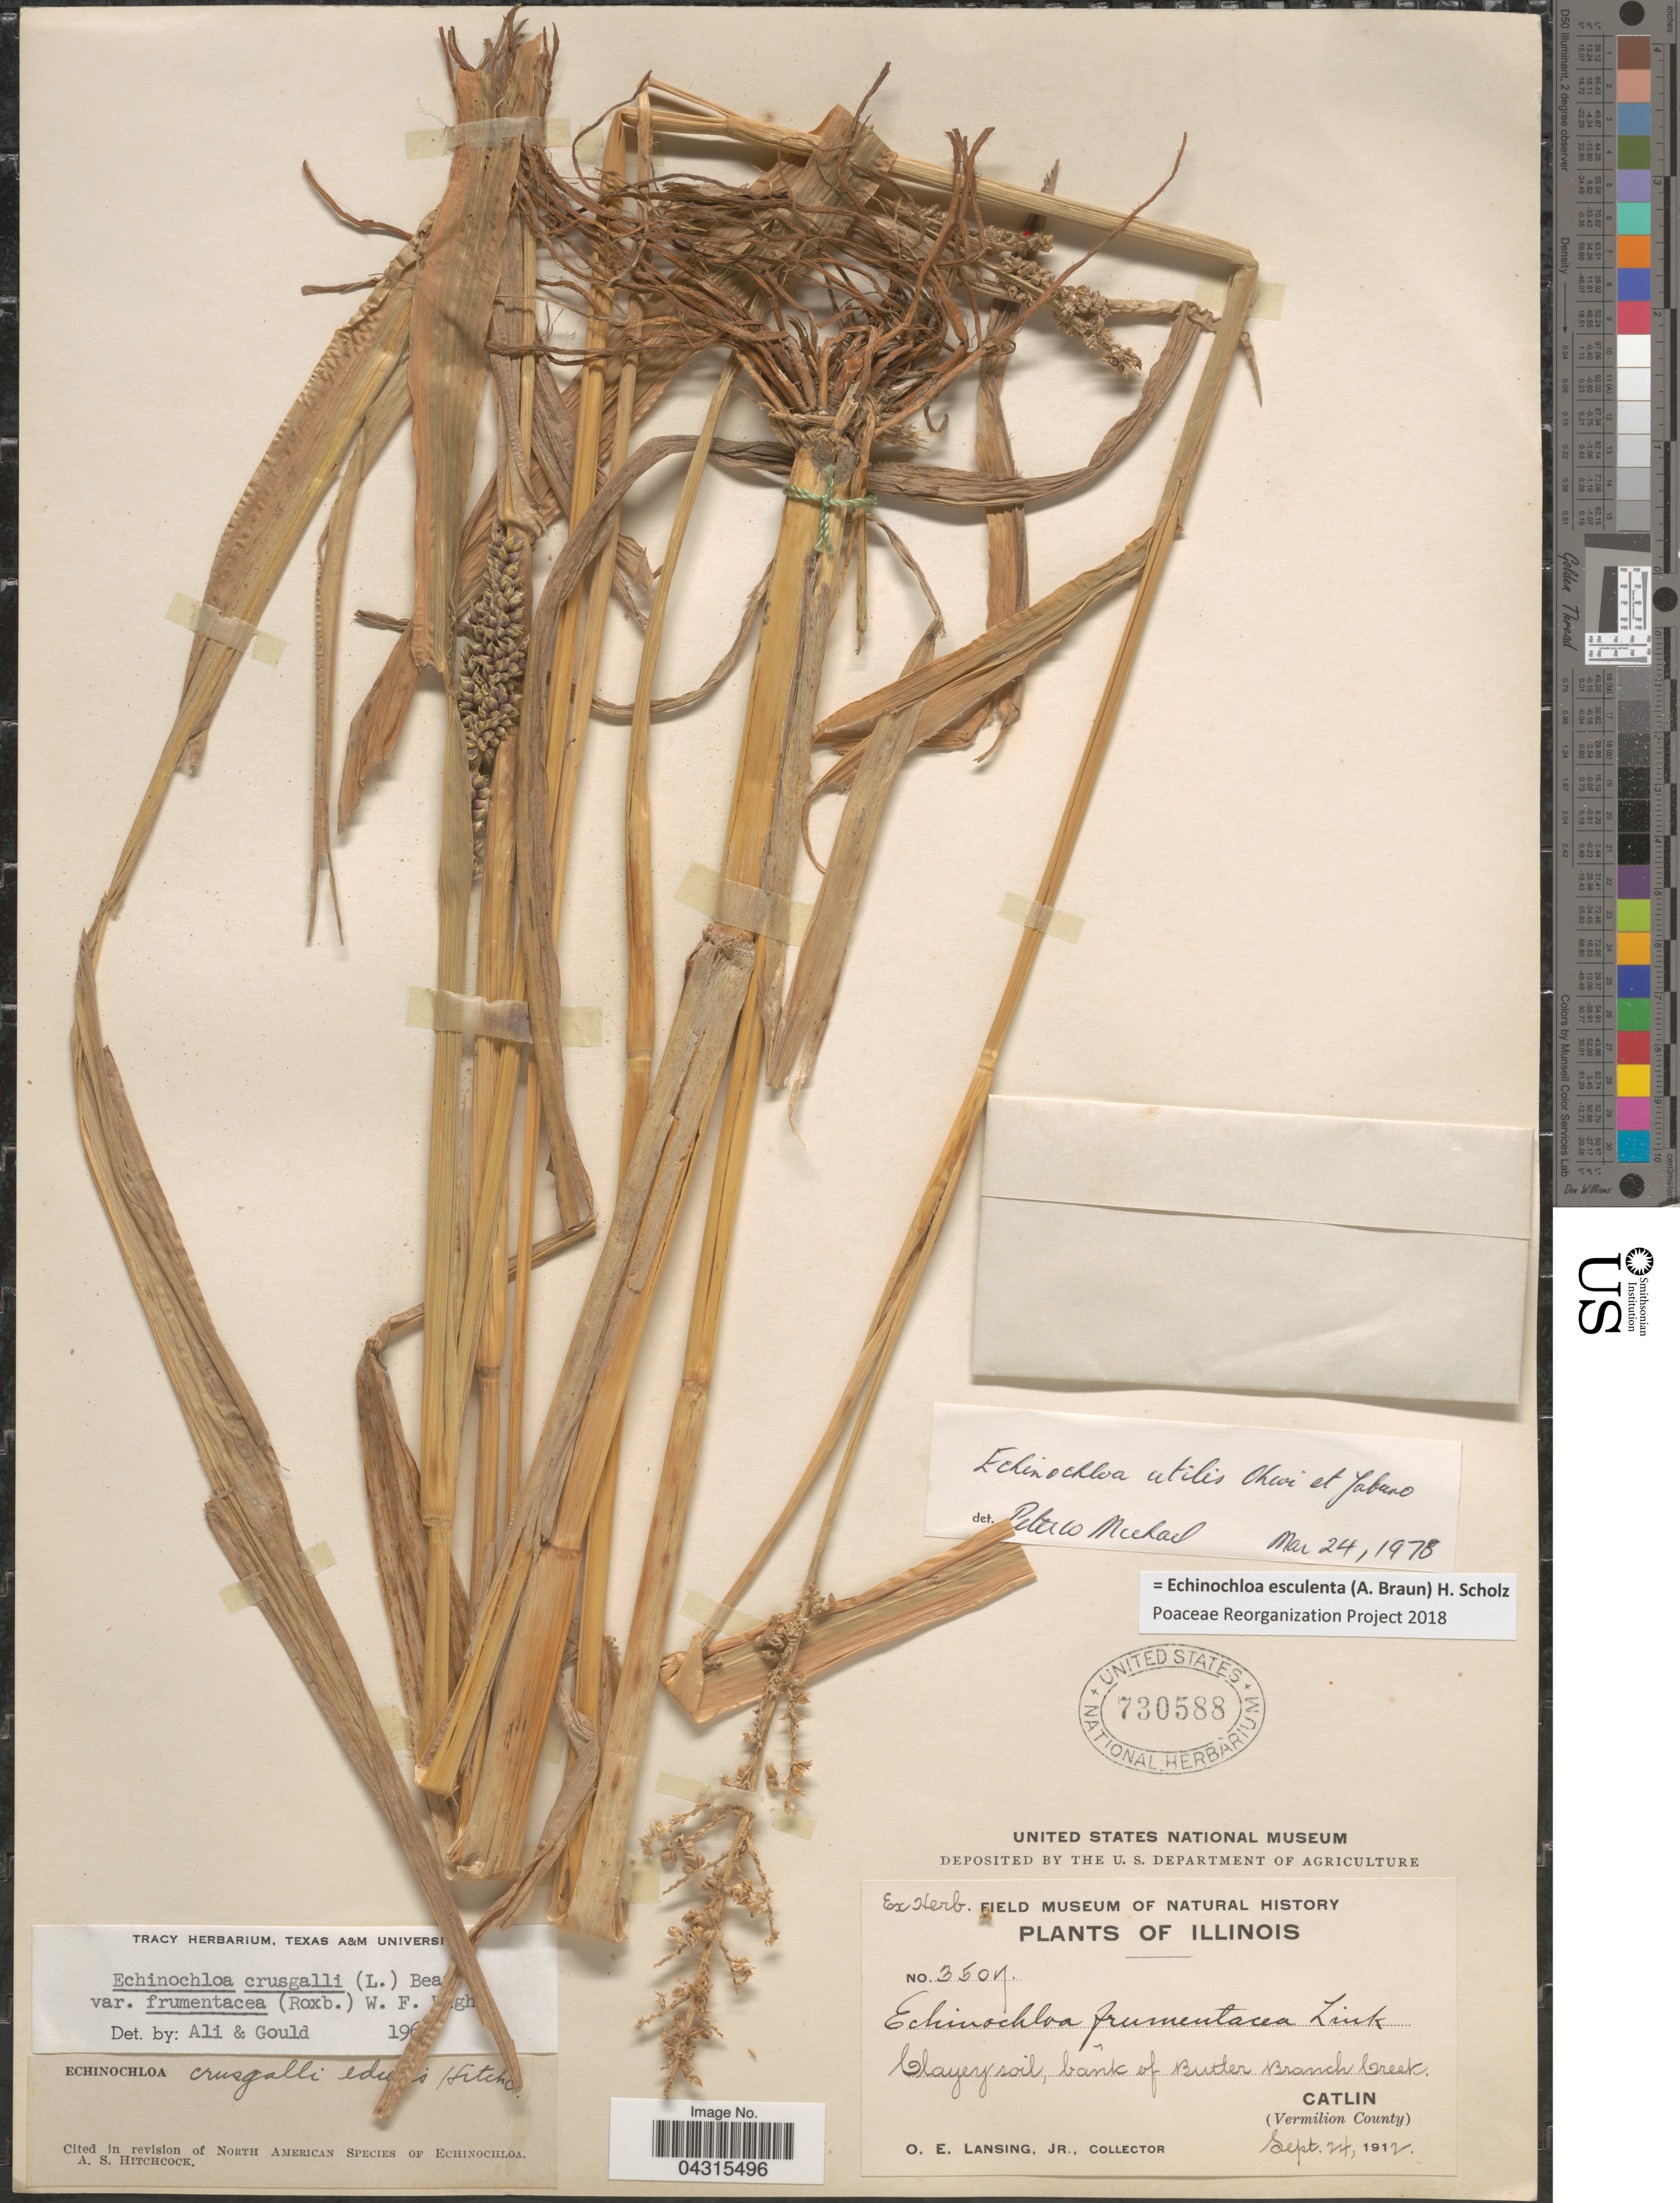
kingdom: Plantae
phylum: Tracheophyta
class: Liliopsida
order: Poales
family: Poaceae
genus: Echinochloa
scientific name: Echinochloa esculenta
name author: (A. Braun) H. Scholz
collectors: O. Lansing Jr.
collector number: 3507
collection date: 1912-09-24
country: United States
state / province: Illinois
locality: Clayey soil, bank of Butler Branch Creek. Catlin (Vermilion County).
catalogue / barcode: US 730588